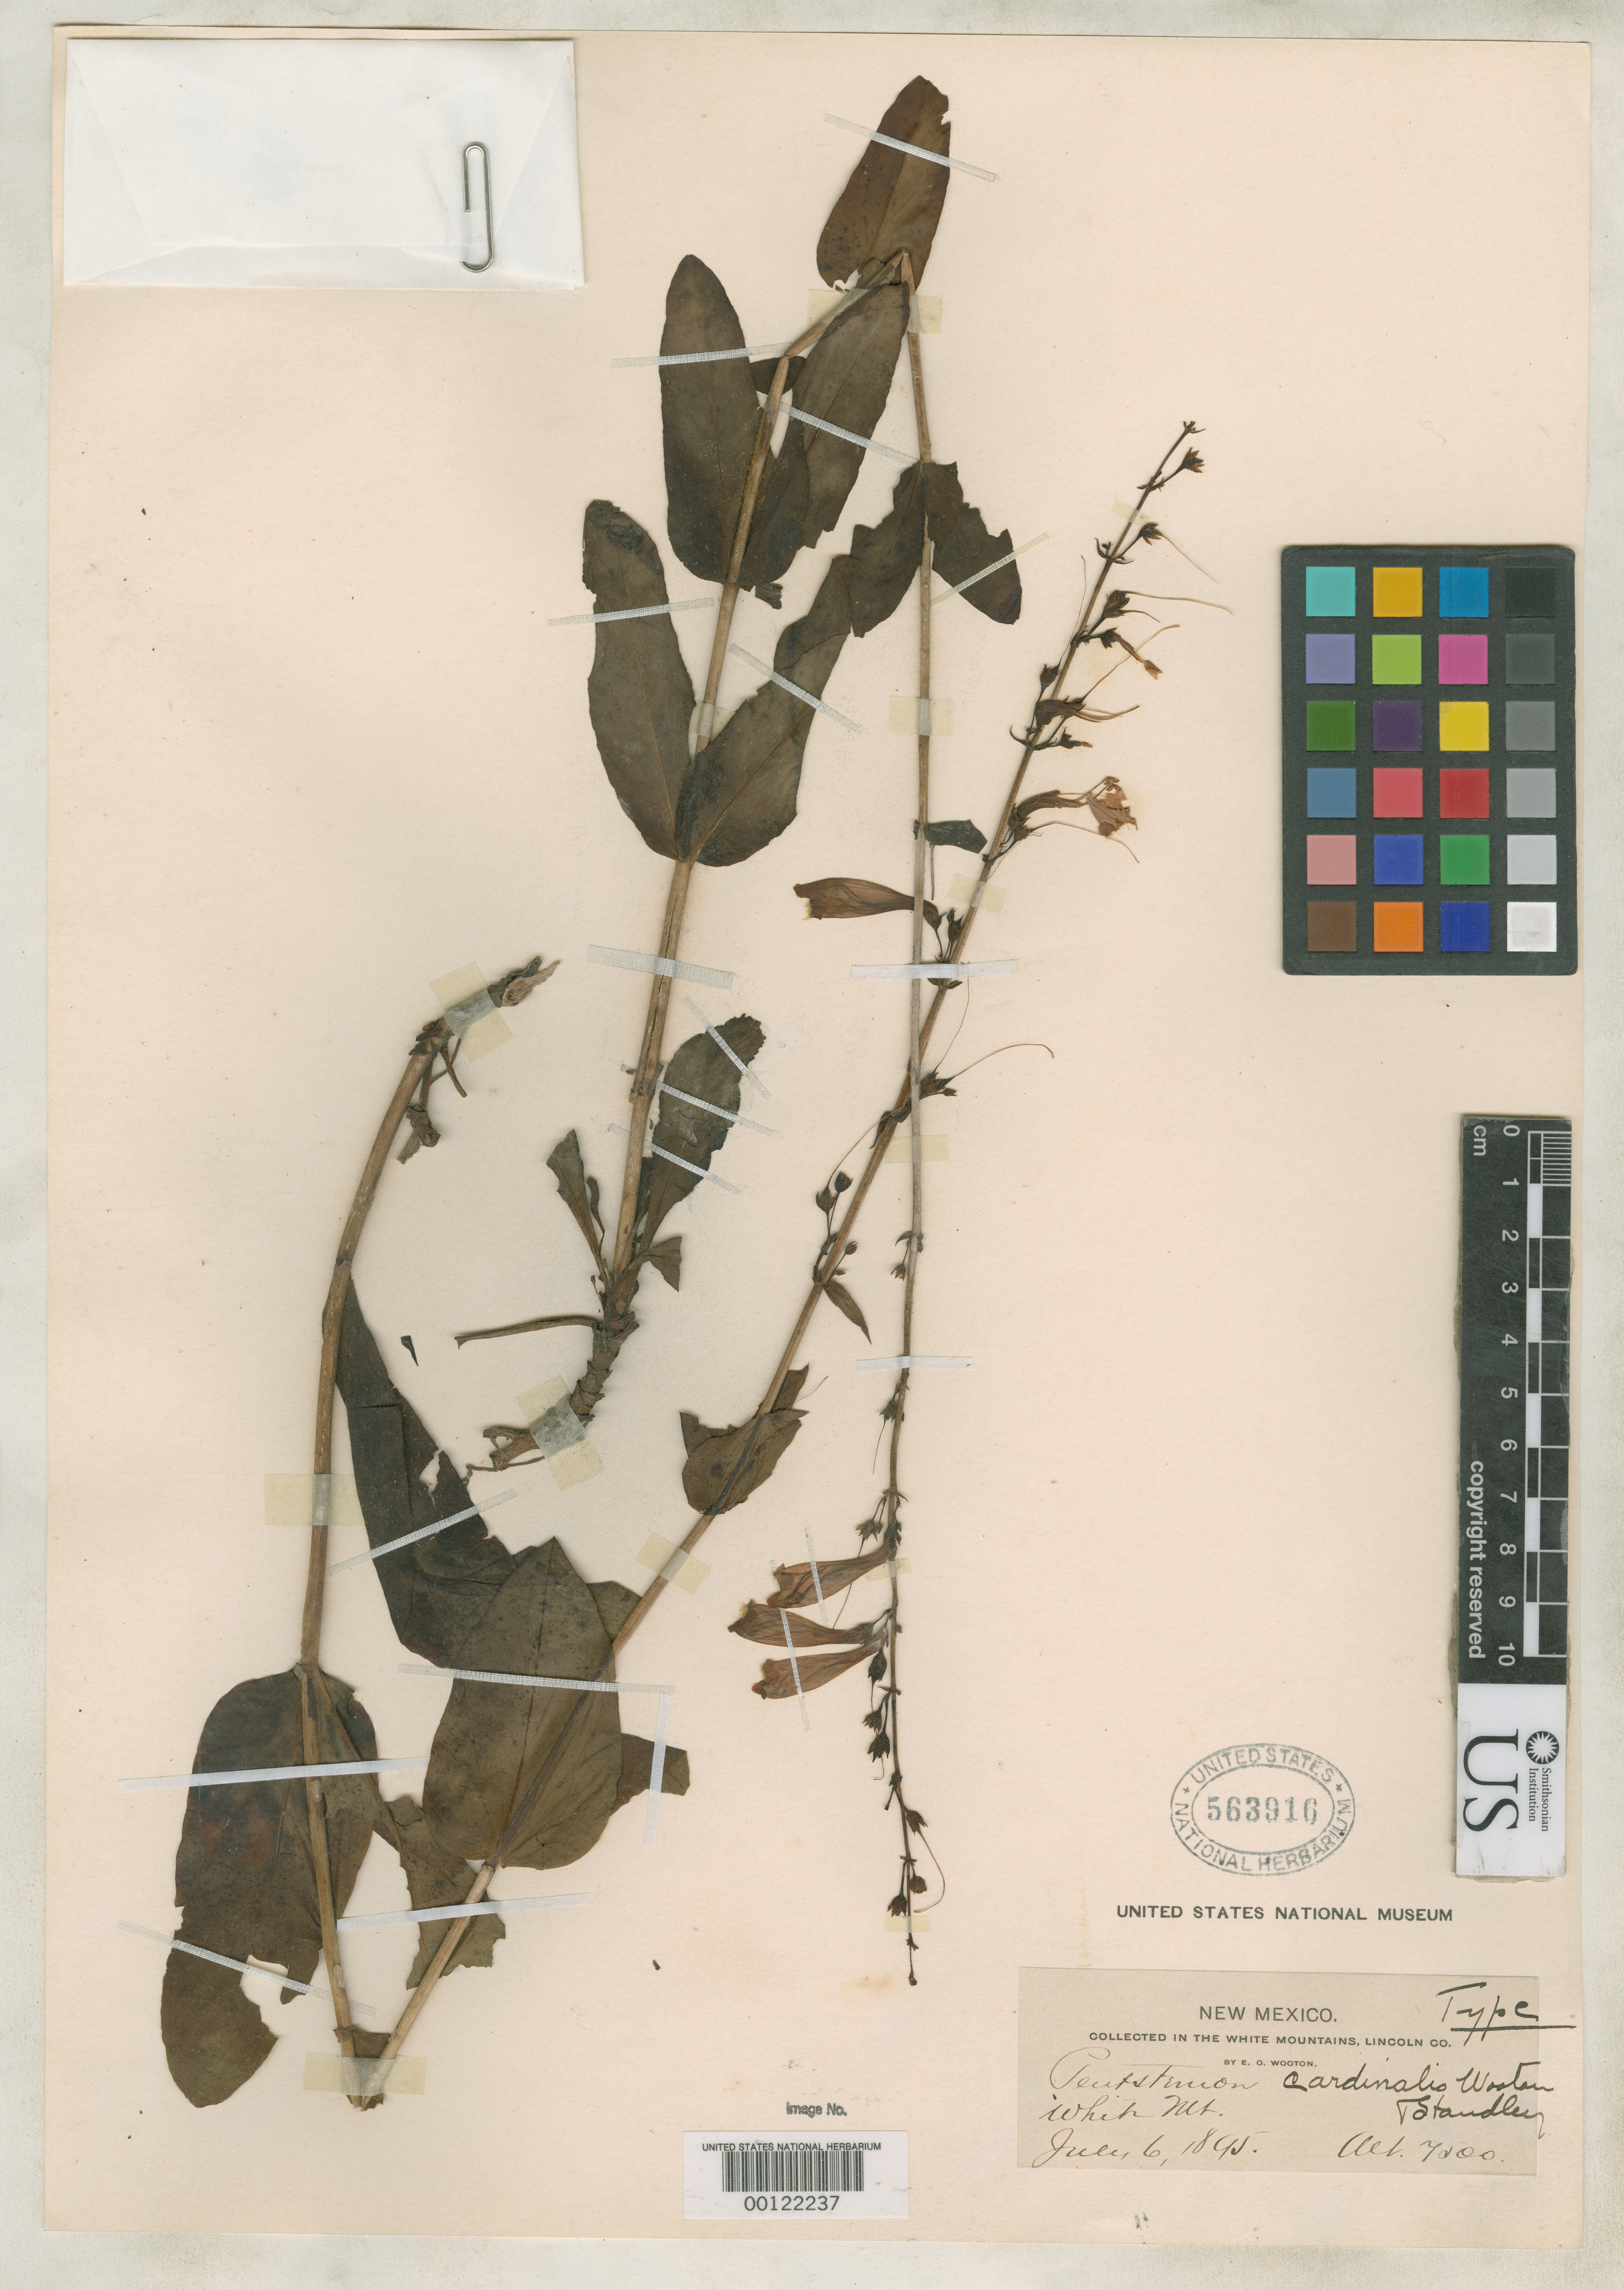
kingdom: Plantae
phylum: Tracheophyta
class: Magnoliopsida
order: Lamiales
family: Plantaginaceae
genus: Penstemon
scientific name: Penstemon cardinalis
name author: Wooton & Standl.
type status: Holotype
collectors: E. O. Wooton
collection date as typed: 06 Jul 1895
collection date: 1895-07-06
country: United States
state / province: New Mexico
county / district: Lincoln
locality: White Mountains.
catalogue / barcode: US 563916